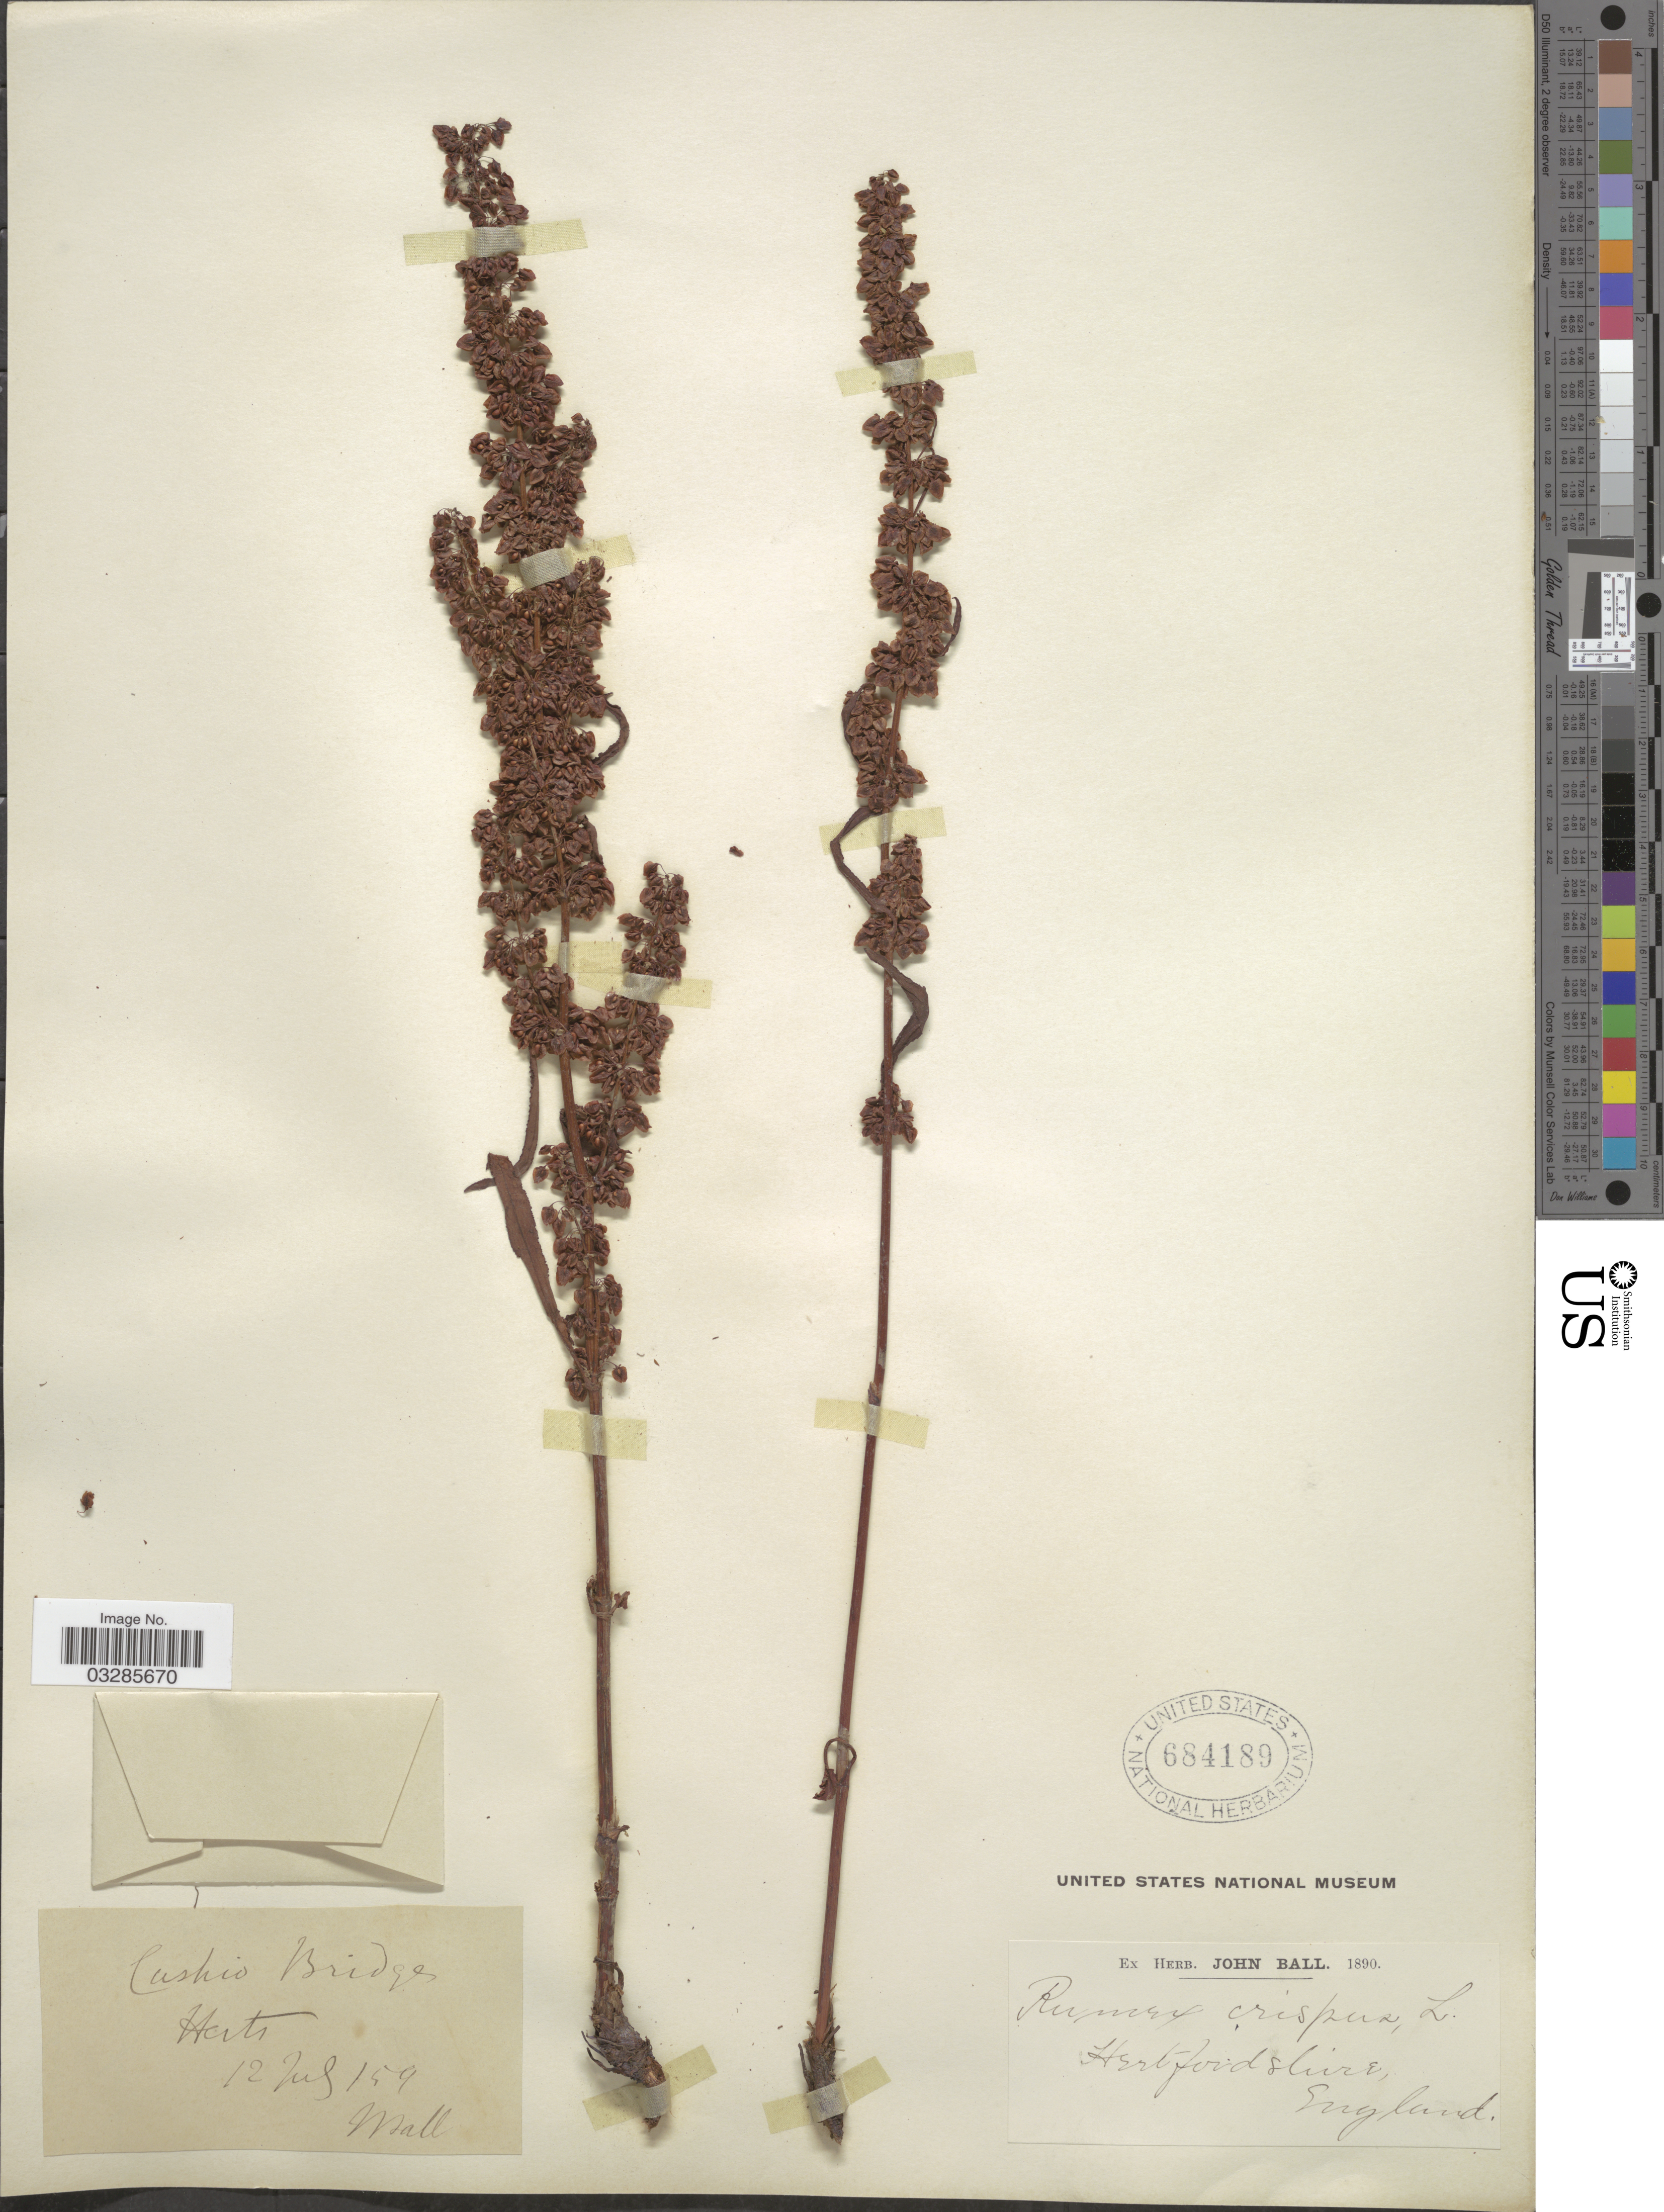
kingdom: Plantae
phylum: Tracheophyta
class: Magnoliopsida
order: Caryophyllales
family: Polygonaceae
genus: Rumex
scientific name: Rumex crispus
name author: L.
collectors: J. Ball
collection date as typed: Transcribed d/m/y: 12/7/59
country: United Kingdom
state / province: England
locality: Hertfordshire. Cushio Bridges.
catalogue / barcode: US 684189